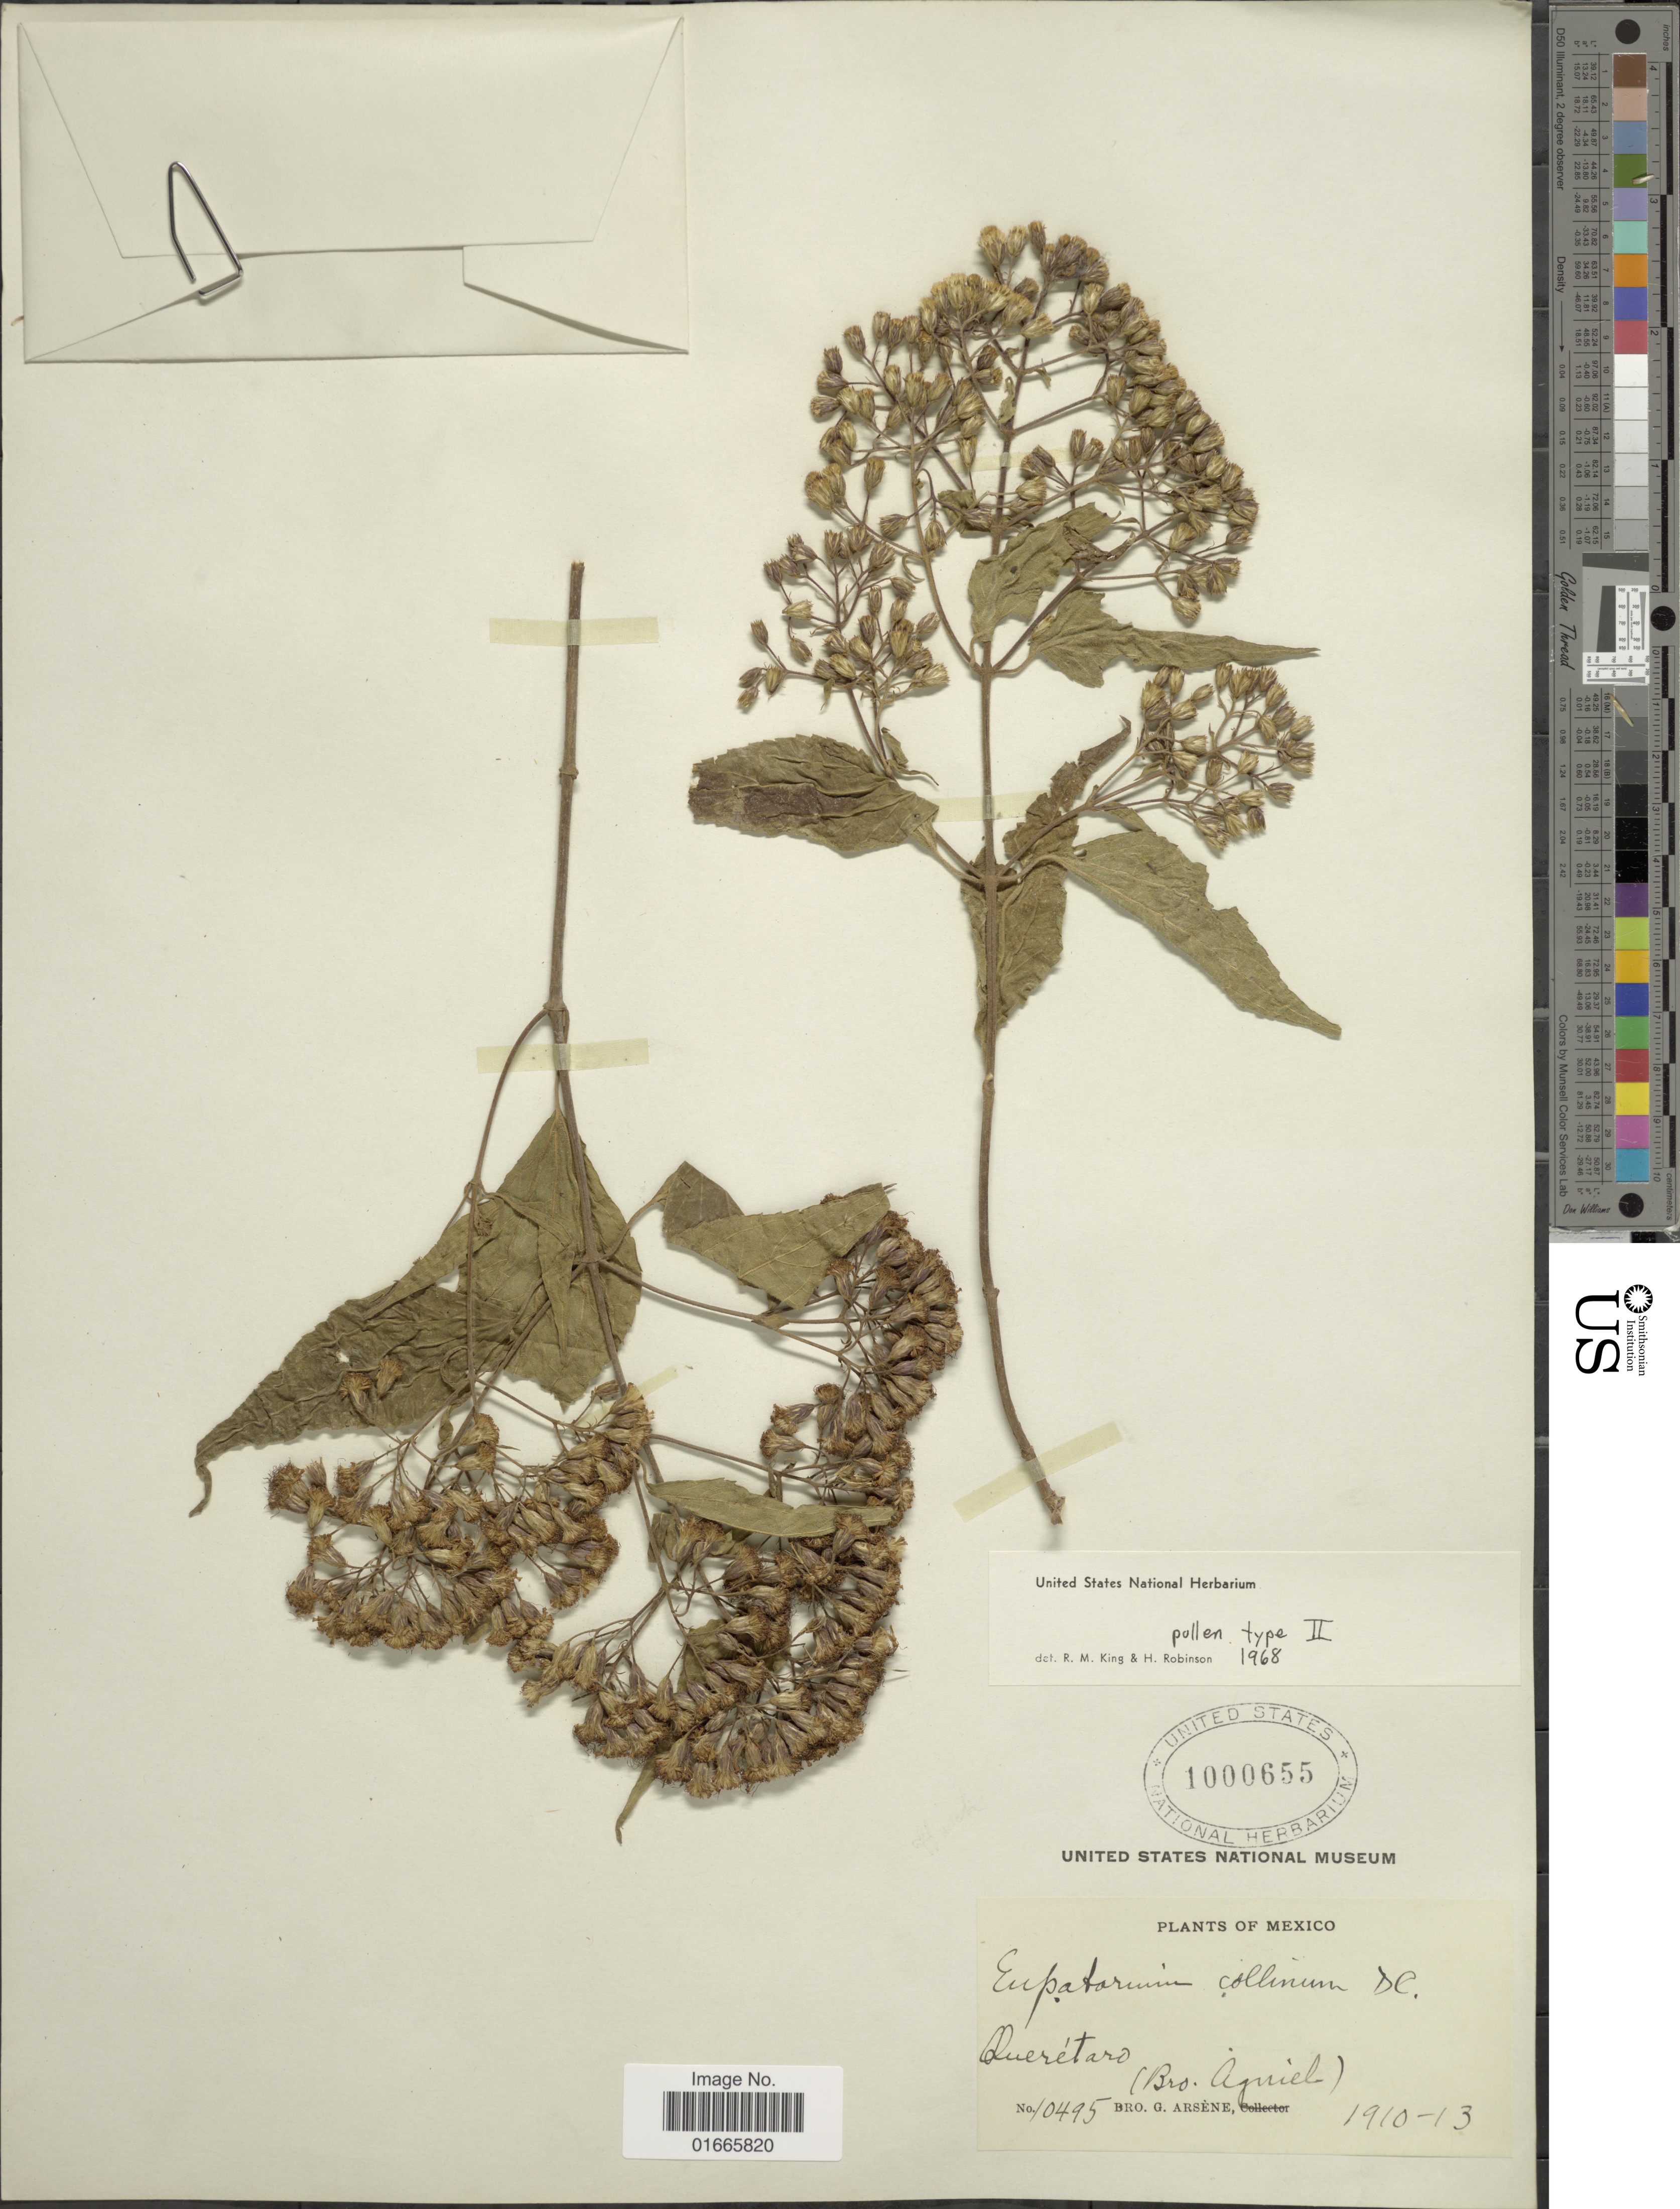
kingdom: Plantae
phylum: Tracheophyta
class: Magnoliopsida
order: Asterales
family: Asteraceae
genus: Chromolaena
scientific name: Chromolaena collina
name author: (DC.) R.M. King & H. Rob.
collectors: Bro. G. Arsène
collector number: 10495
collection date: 1910-01-03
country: Mexico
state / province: Querétaro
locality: Queretaro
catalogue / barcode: US 1000655